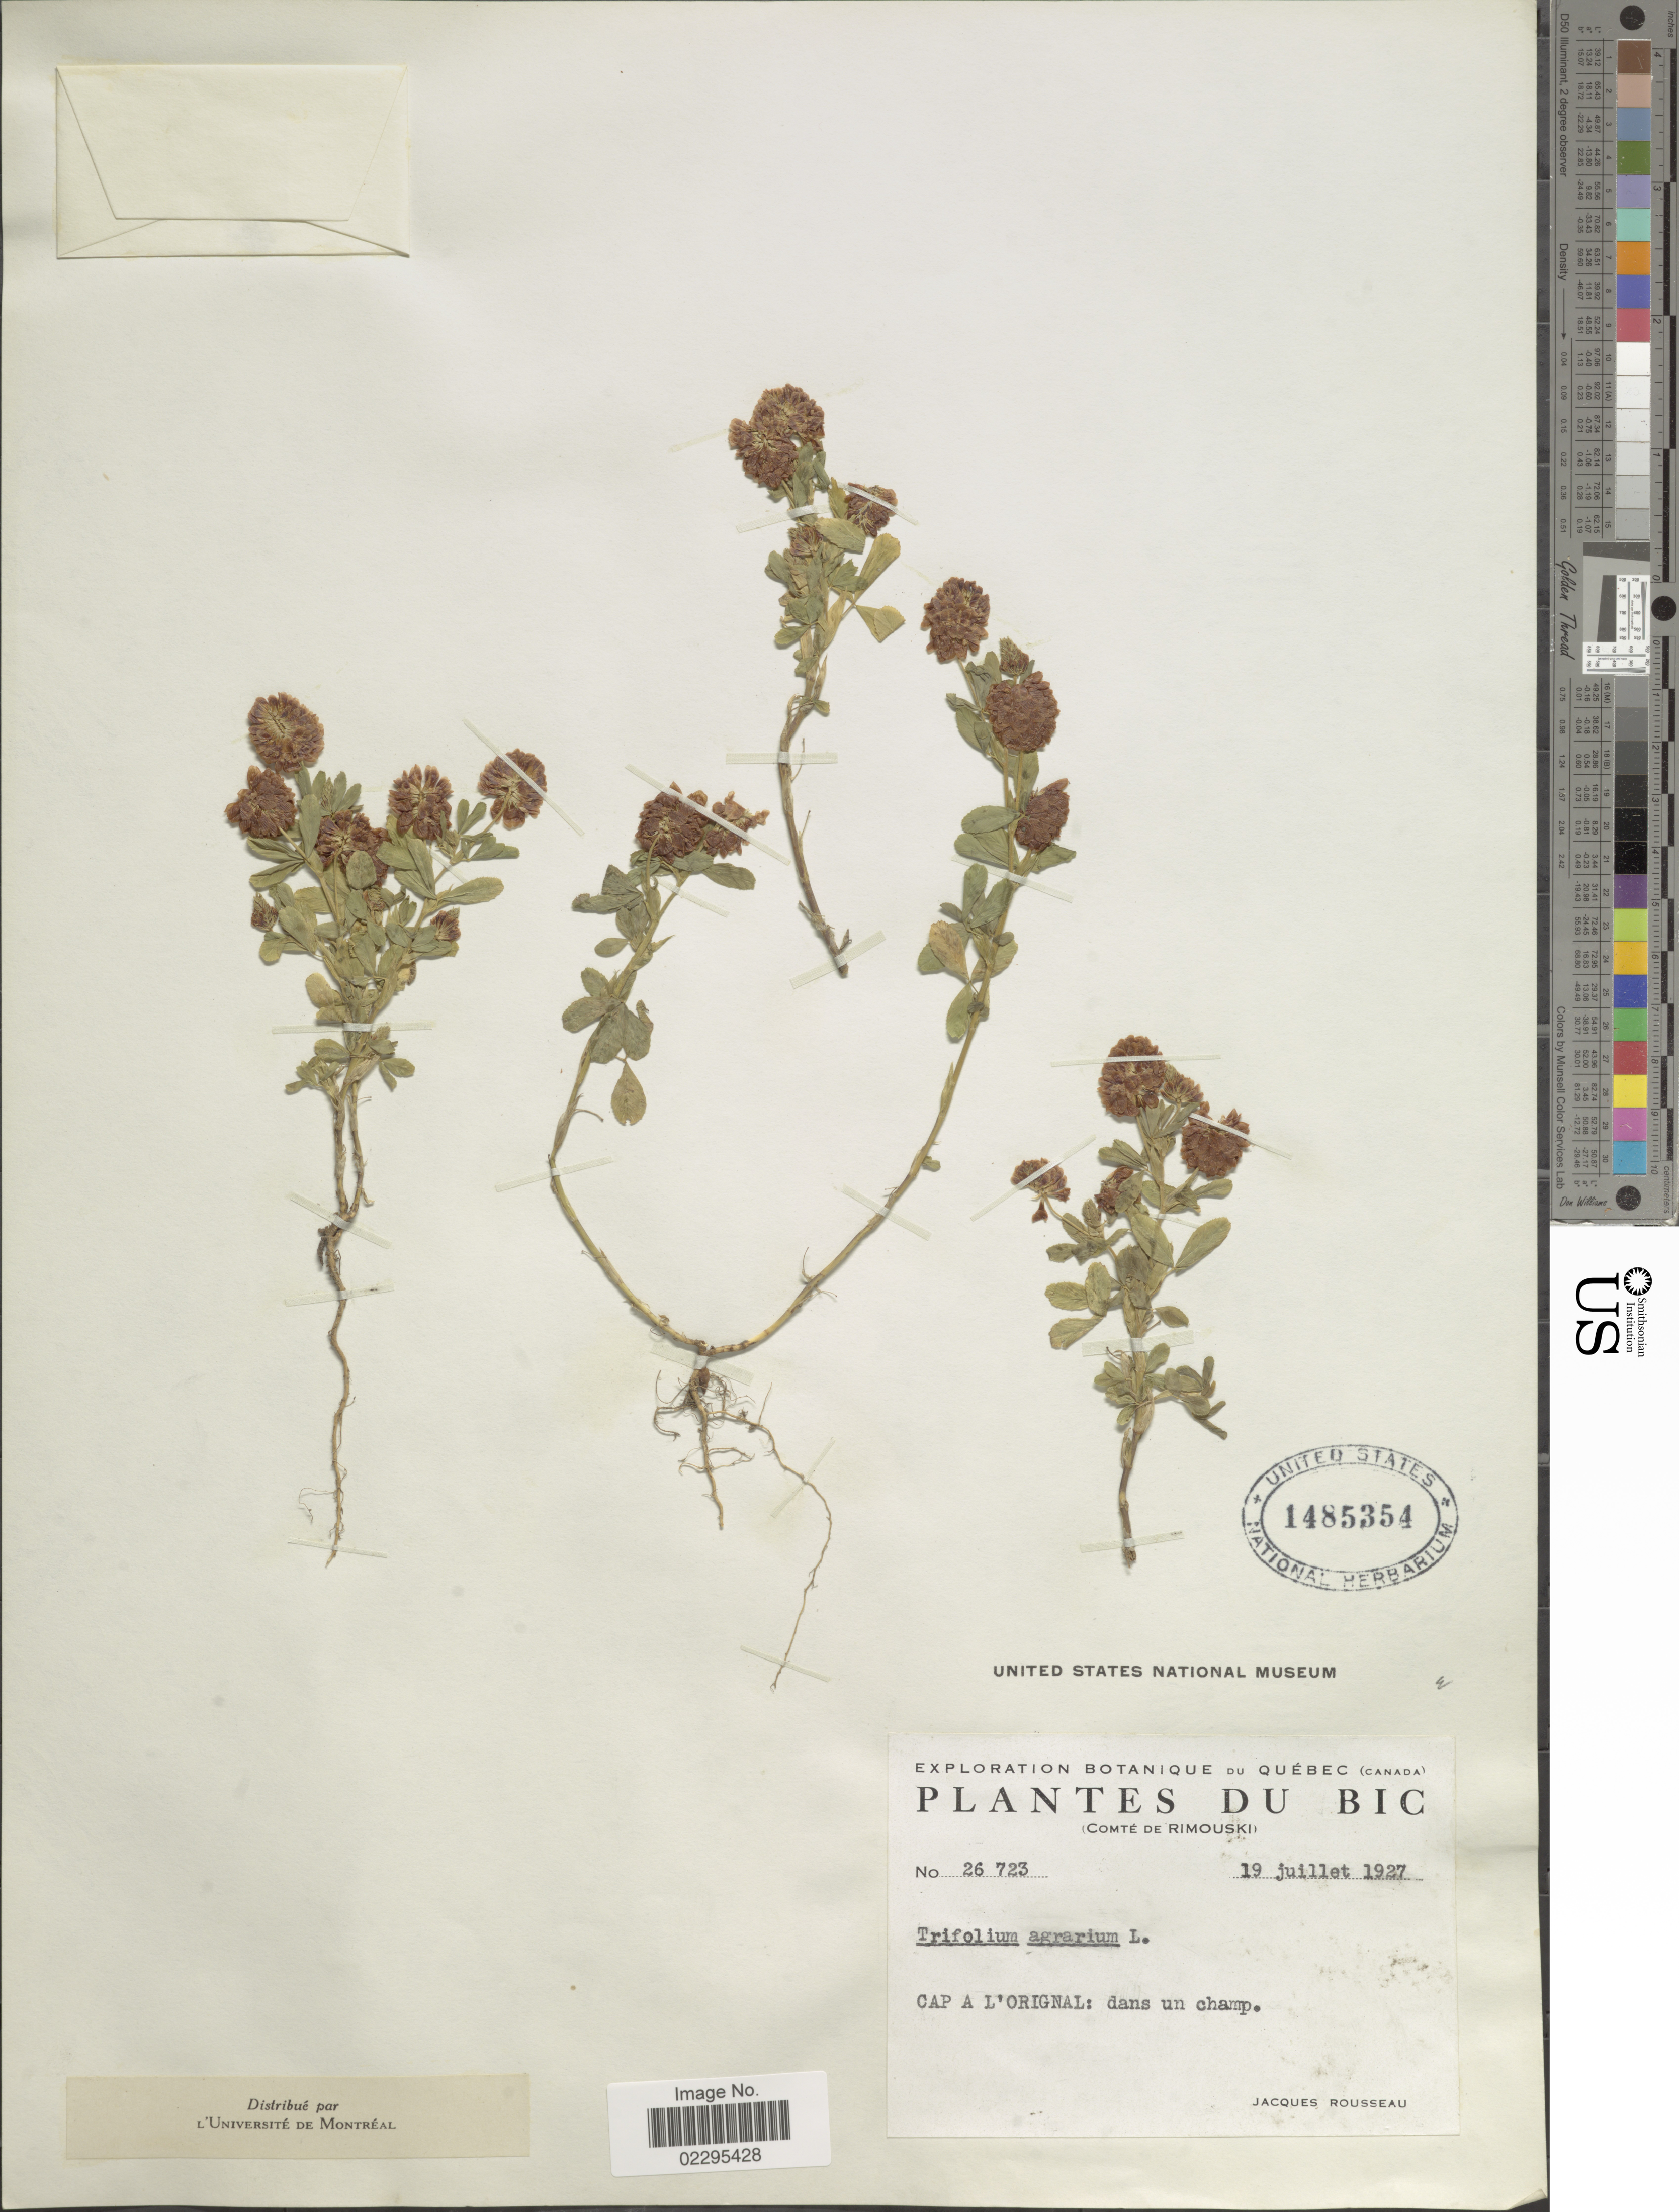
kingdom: Plantae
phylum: Tracheophyta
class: Magnoliopsida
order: Fabales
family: Fabaceae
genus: Trifolium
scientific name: Trifolium agrarium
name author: L.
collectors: J. Rousseau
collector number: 26723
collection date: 1927-07-19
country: Canada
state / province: Quebec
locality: Big. (Comté de Rimouski). Cap a L'Original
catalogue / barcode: US 1485354